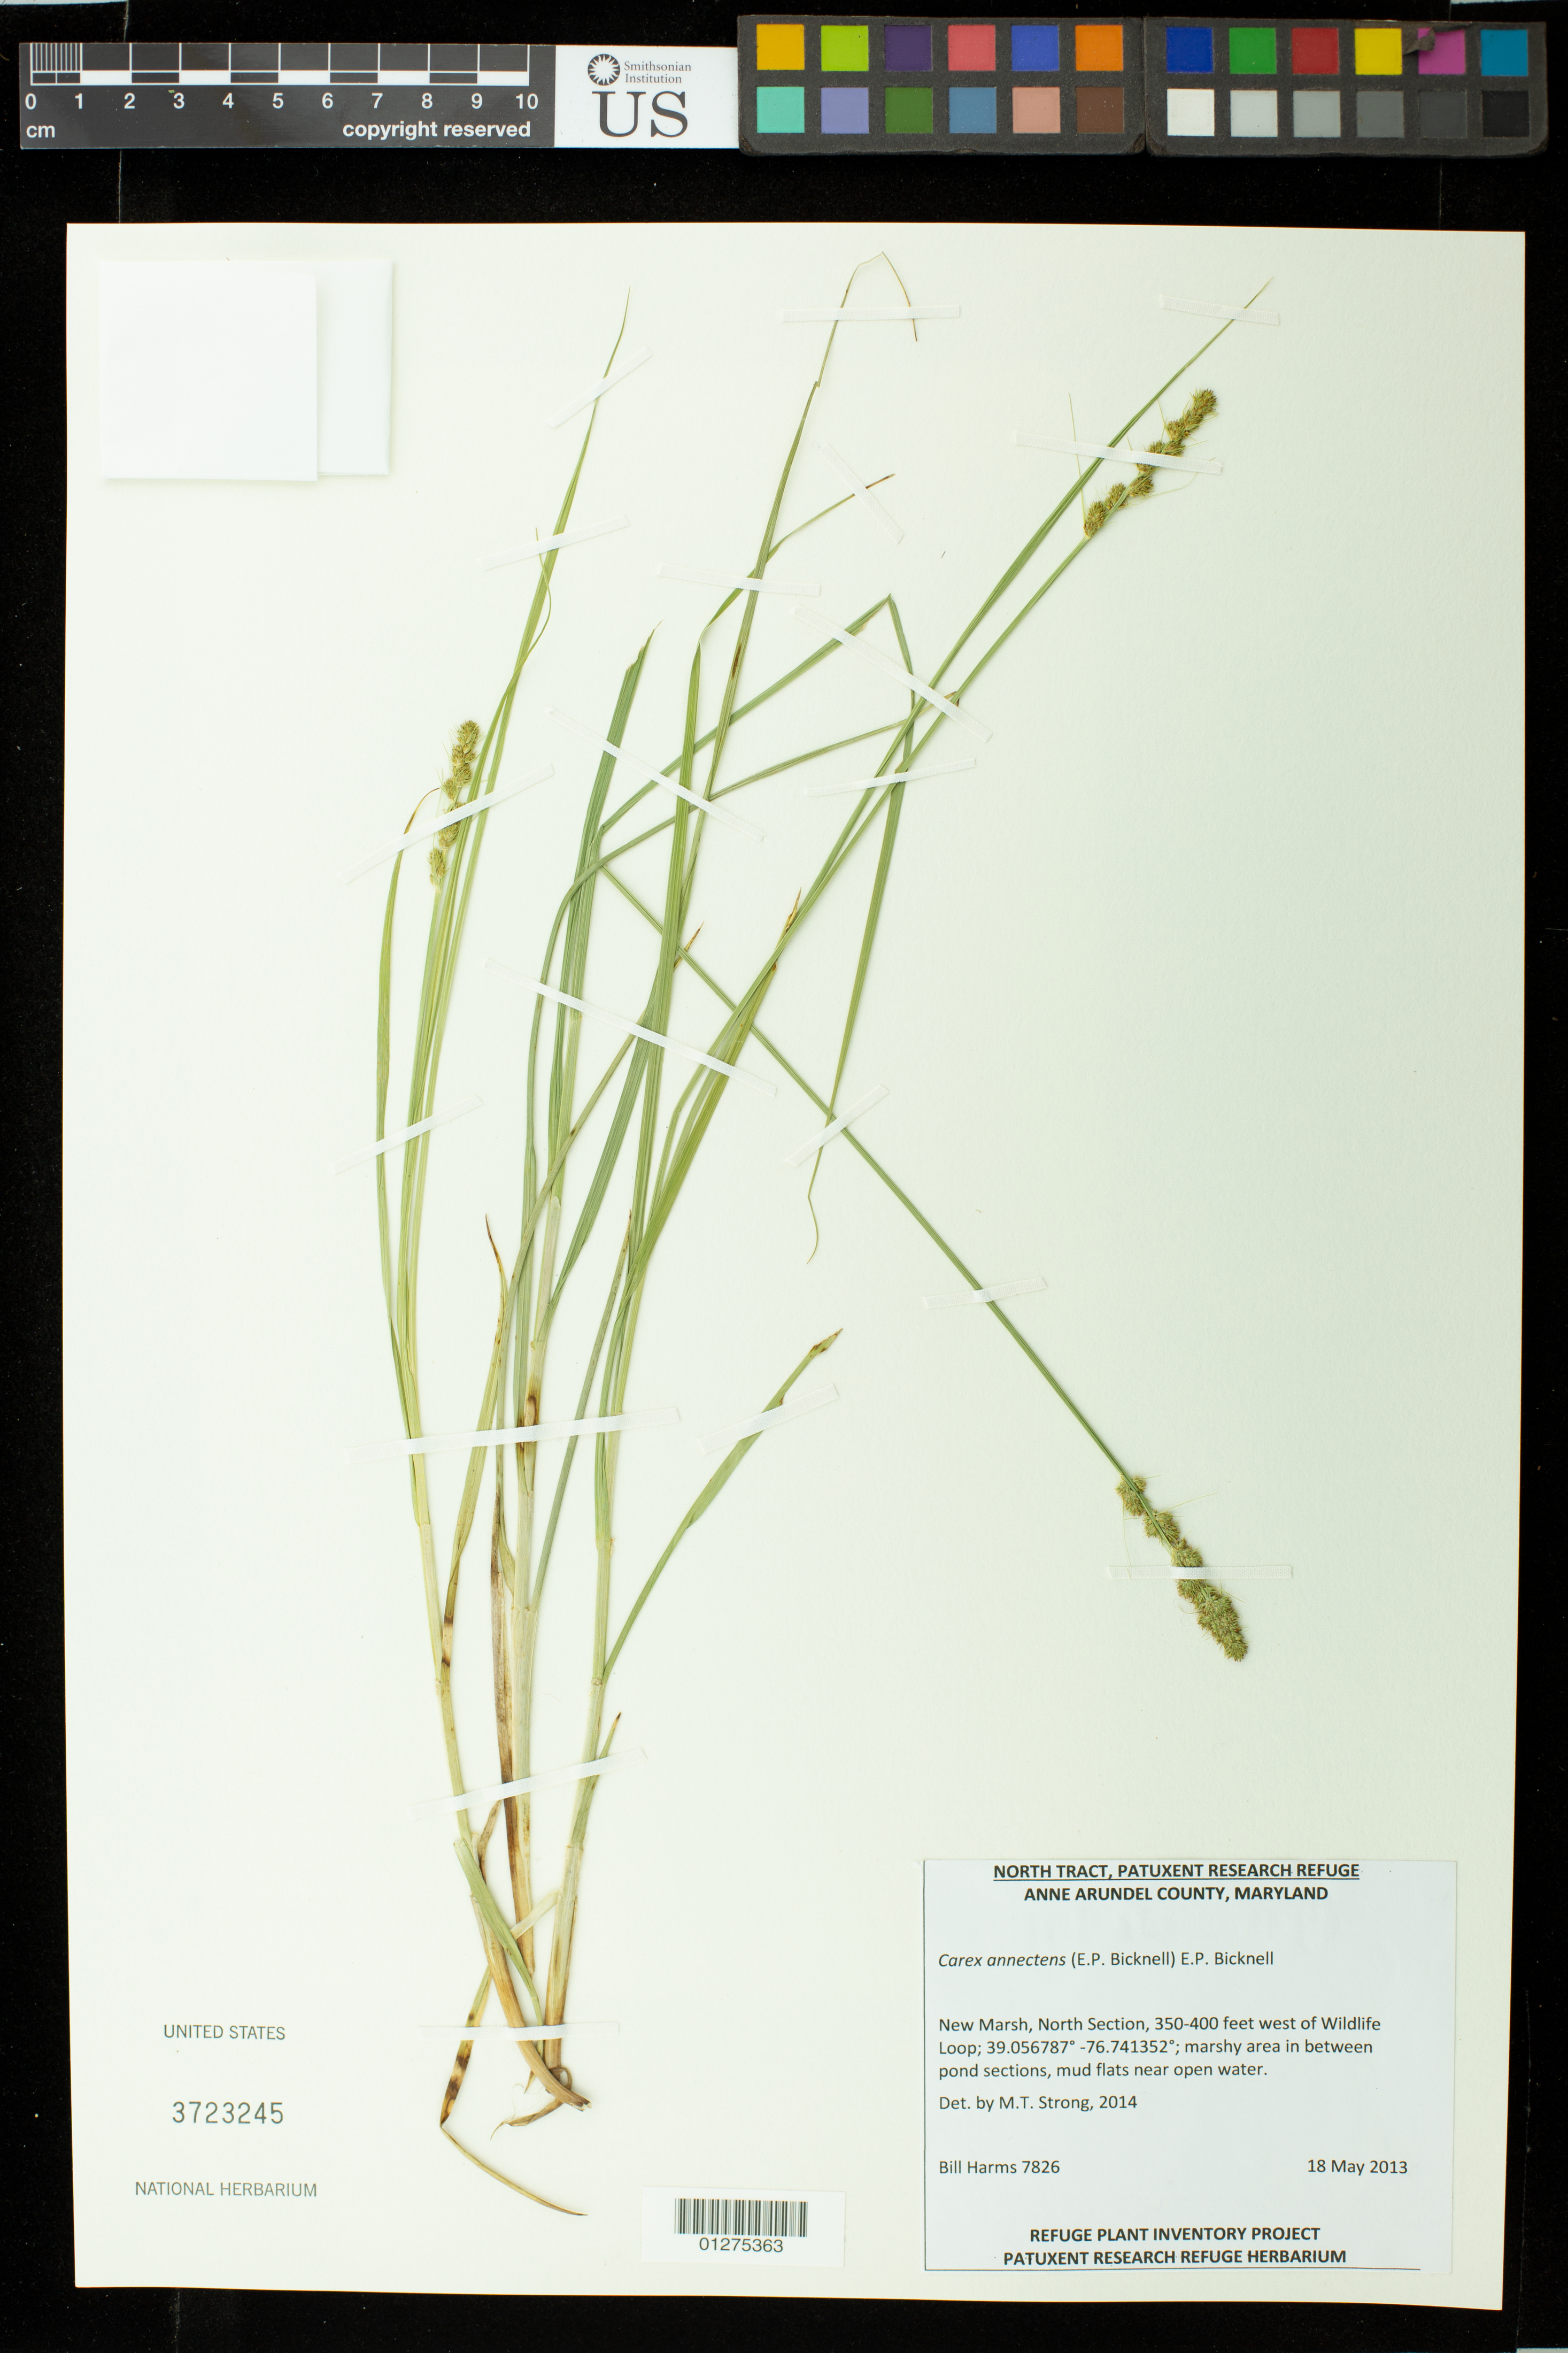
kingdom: Plantae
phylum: Tracheophyta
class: Liliopsida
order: Poales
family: Cyperaceae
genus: Carex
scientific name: Carex annectens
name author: (E.P. Bicknell) E.P. Bicknell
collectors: B. Harms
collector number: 7826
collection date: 2013-05-18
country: United States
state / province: Maryland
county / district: Anne Arundel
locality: New Marsh, North Section, 350-400 feet west of wildlife Loop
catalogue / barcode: US 3723245